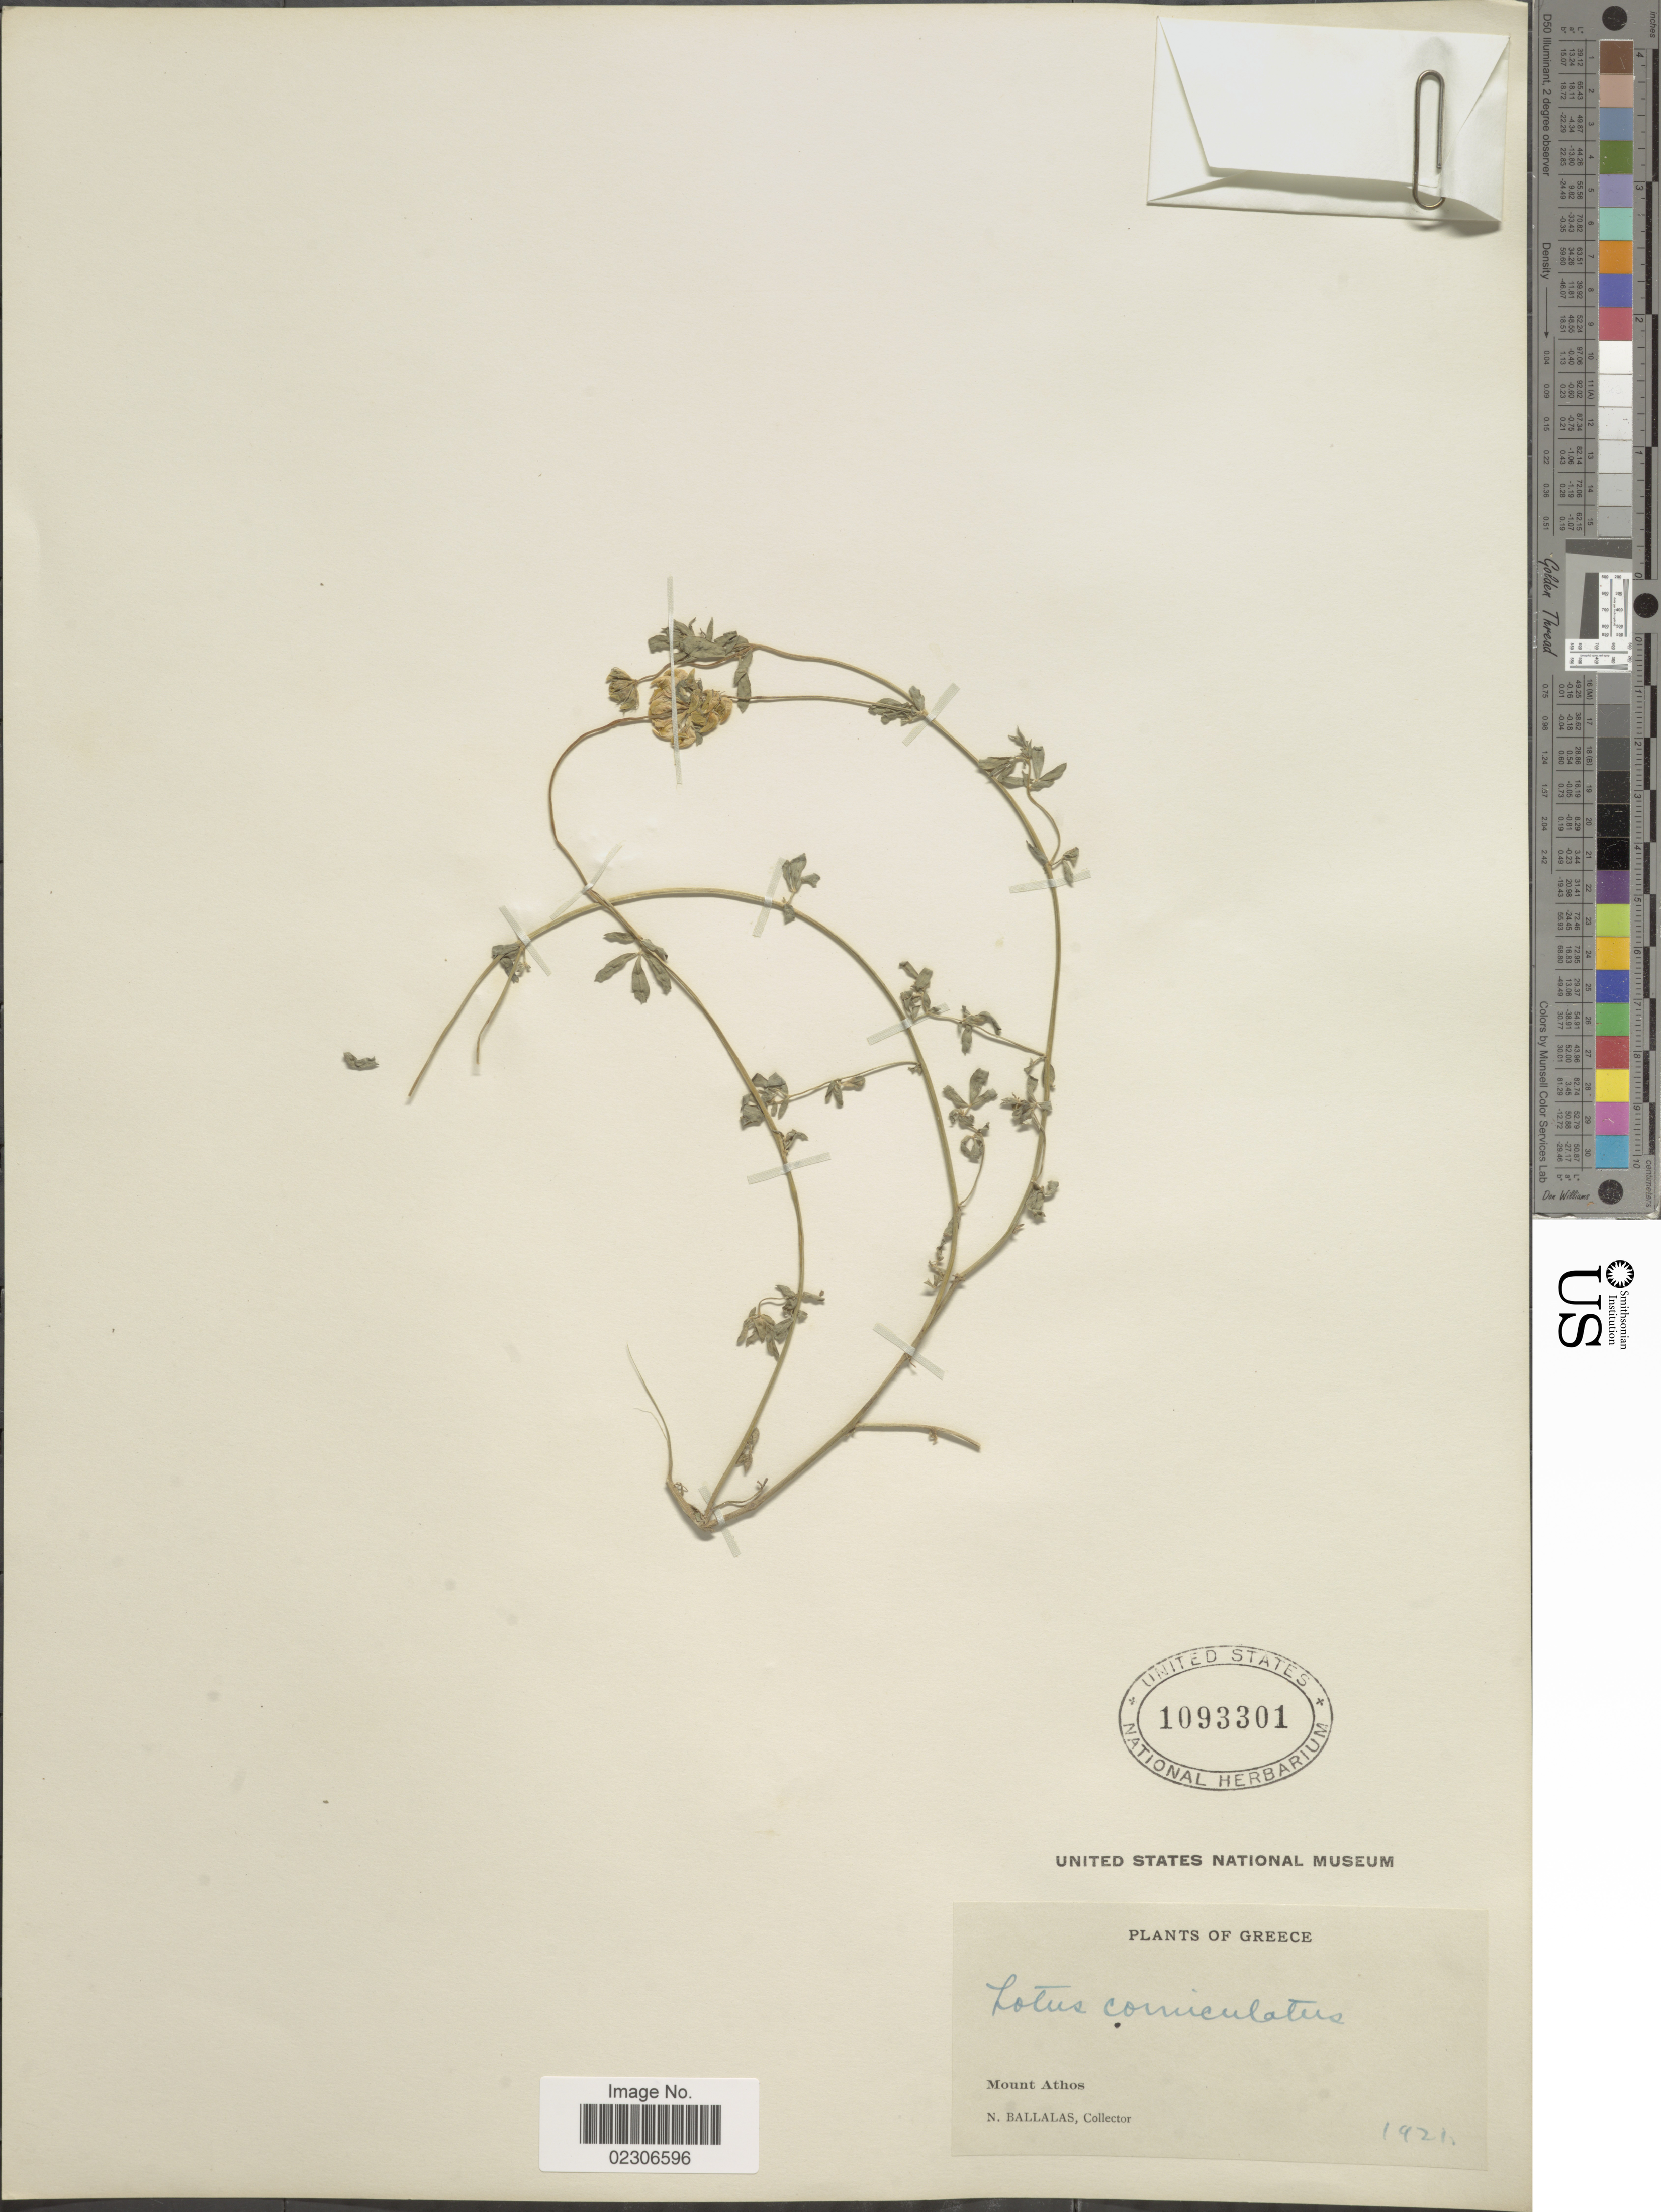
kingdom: Plantae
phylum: Tracheophyta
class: Magnoliopsida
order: Fabales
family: Fabaceae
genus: Lotus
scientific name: Lotus corniculatus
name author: L.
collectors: N. Ballalas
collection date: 1921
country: Greece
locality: Mount Athos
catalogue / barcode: US 1093301